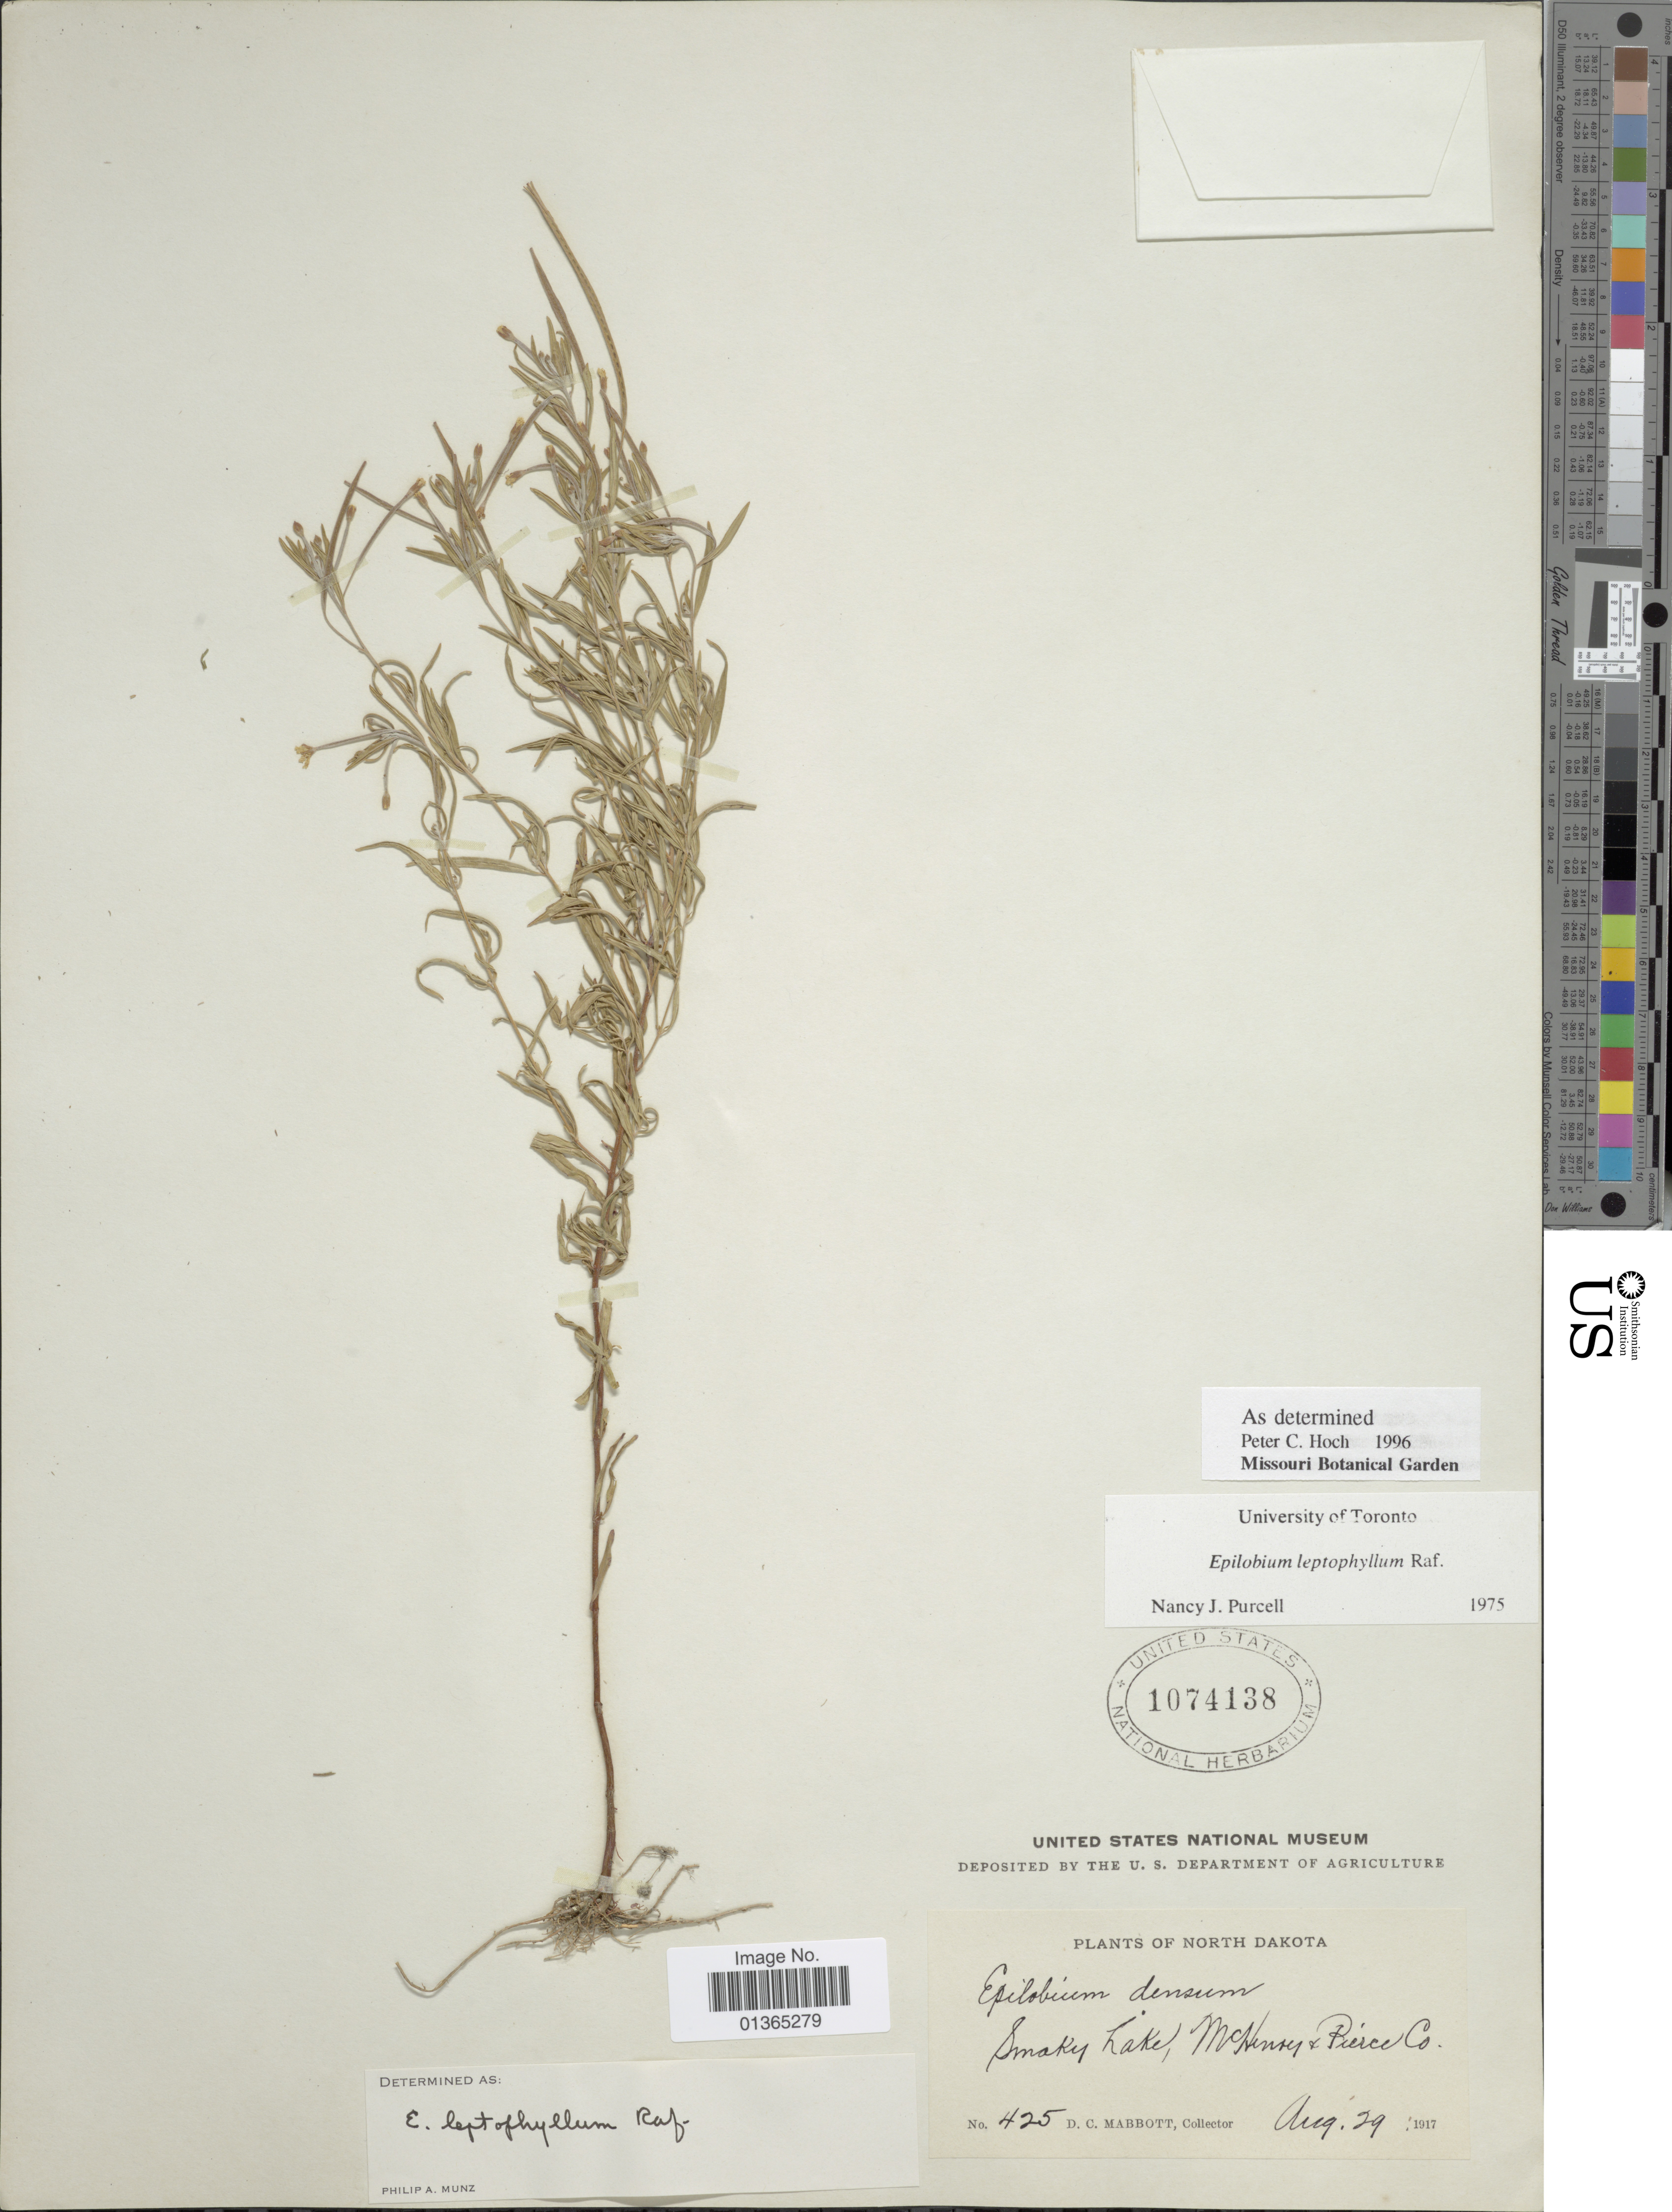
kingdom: Plantae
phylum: Tracheophyta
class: Magnoliopsida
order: Myrtales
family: Onagraceae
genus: Epilobium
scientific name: Epilobium leptophyllum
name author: Raf.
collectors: D. Mabbott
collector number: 425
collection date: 1917-08-29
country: United States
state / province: North Dakota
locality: Smoky Lake, McHenry & Pierce Co.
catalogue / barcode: US 1074138